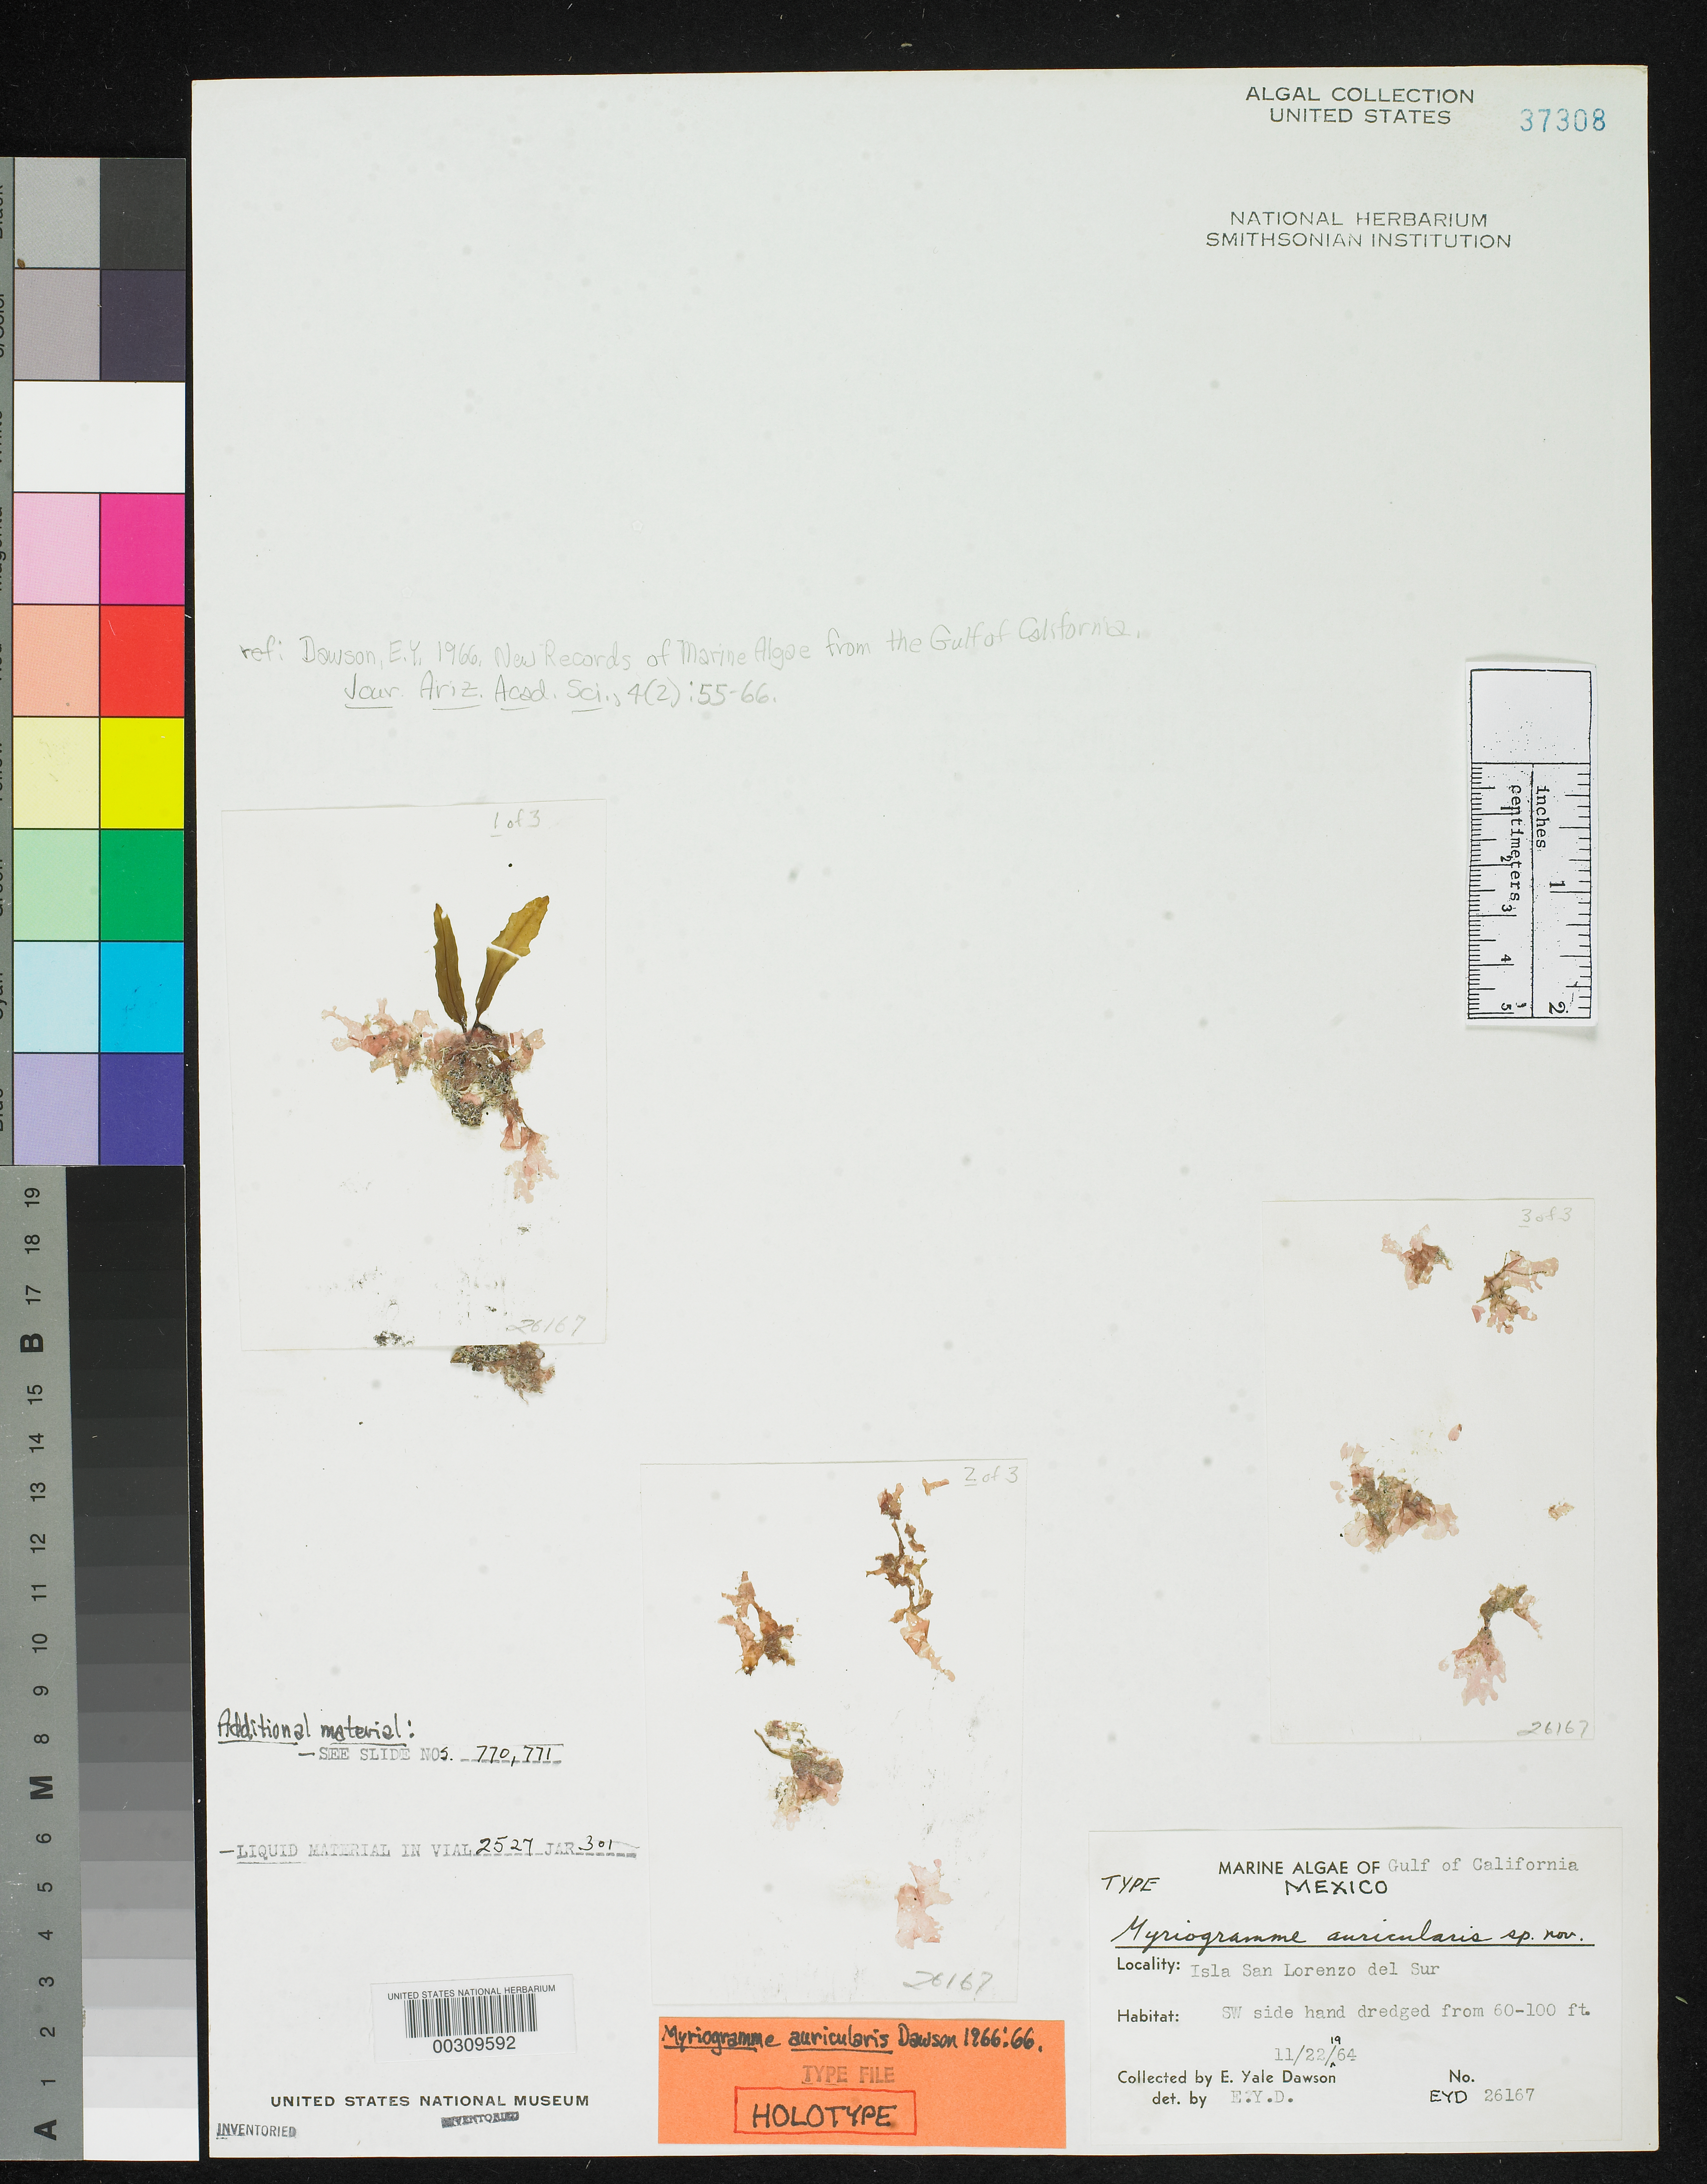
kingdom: Plantae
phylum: Rhodophyta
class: Florideophyceae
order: Ceramiales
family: Delesseriaceae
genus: Myriogramme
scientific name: Myriogramme auricularis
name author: E.Y. Dawson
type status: Holotype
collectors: E. Y. Dawson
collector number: EYD 26167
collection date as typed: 22 Nov 1964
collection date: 1964-11-22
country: Mexico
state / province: Baja California Norte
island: Isla San Lorenzo del Sur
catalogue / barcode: US 37308